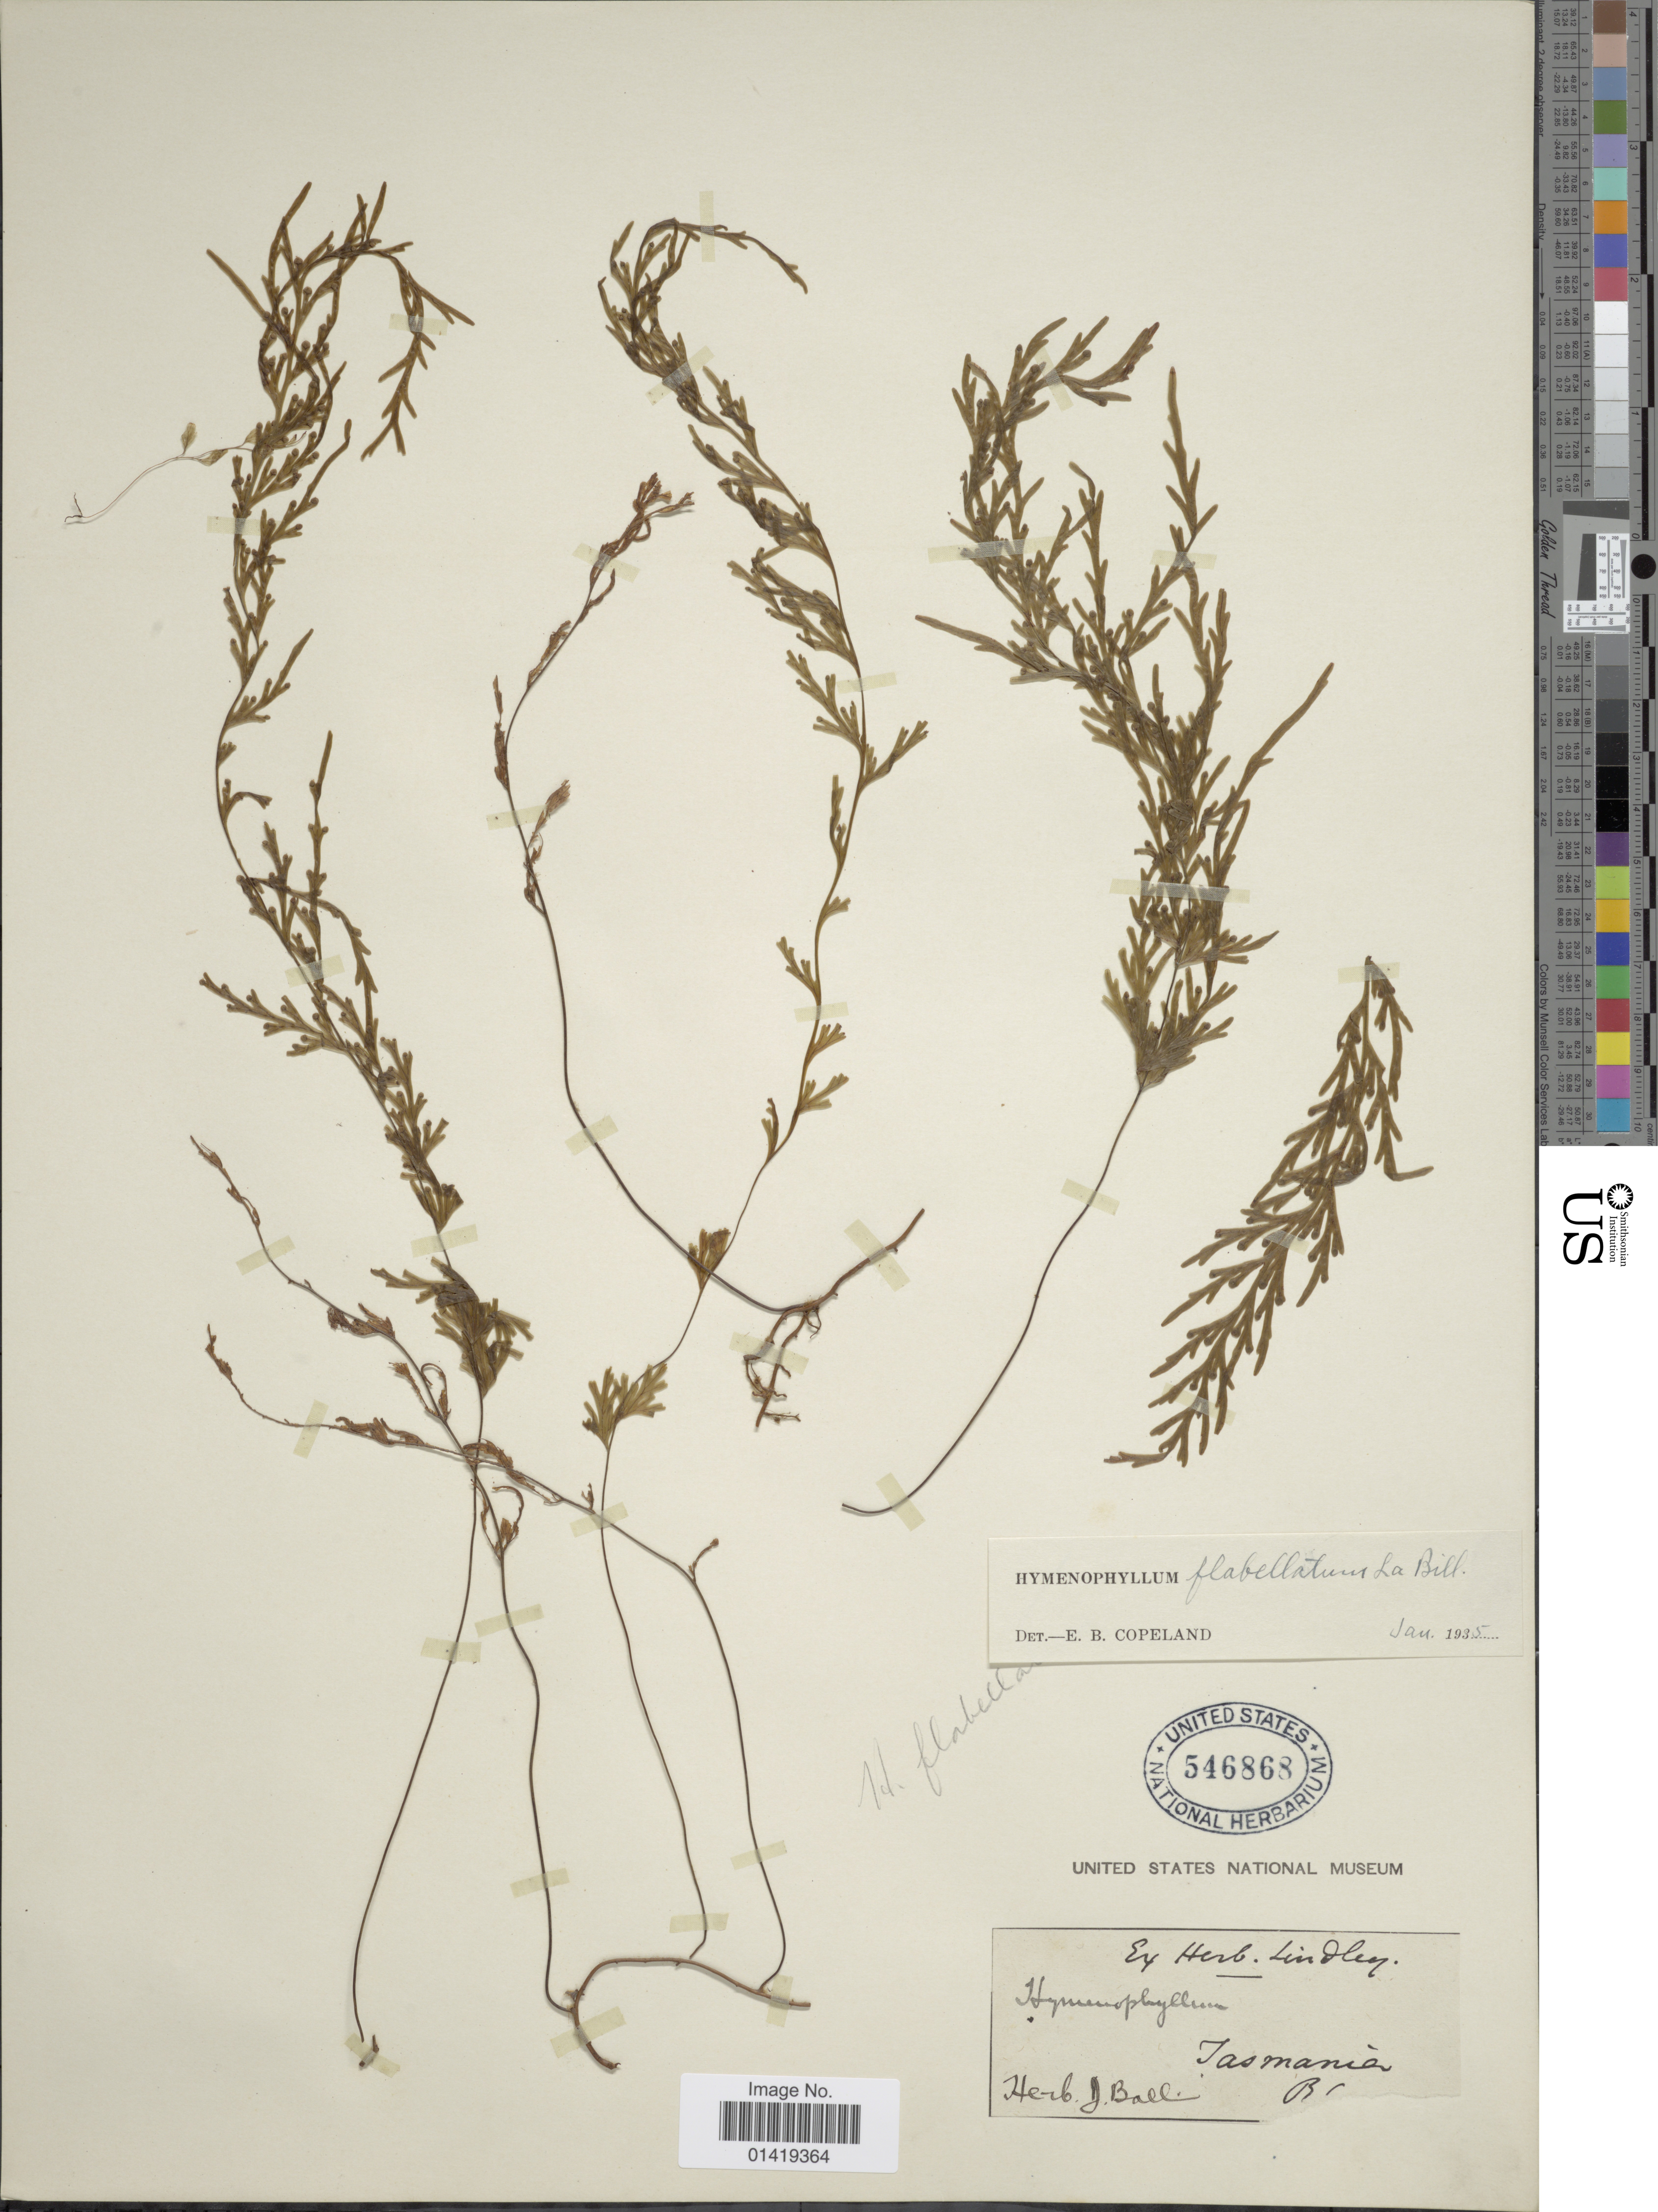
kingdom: Plantae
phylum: Tracheophyta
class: Polypodiopsida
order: Hymenophyllales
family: Hymenophyllaceae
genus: Hymenophyllum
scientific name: Hymenophyllum flabellatum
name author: Labill.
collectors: ex herb. John Ball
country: Australia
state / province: Tasmania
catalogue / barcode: US 546868